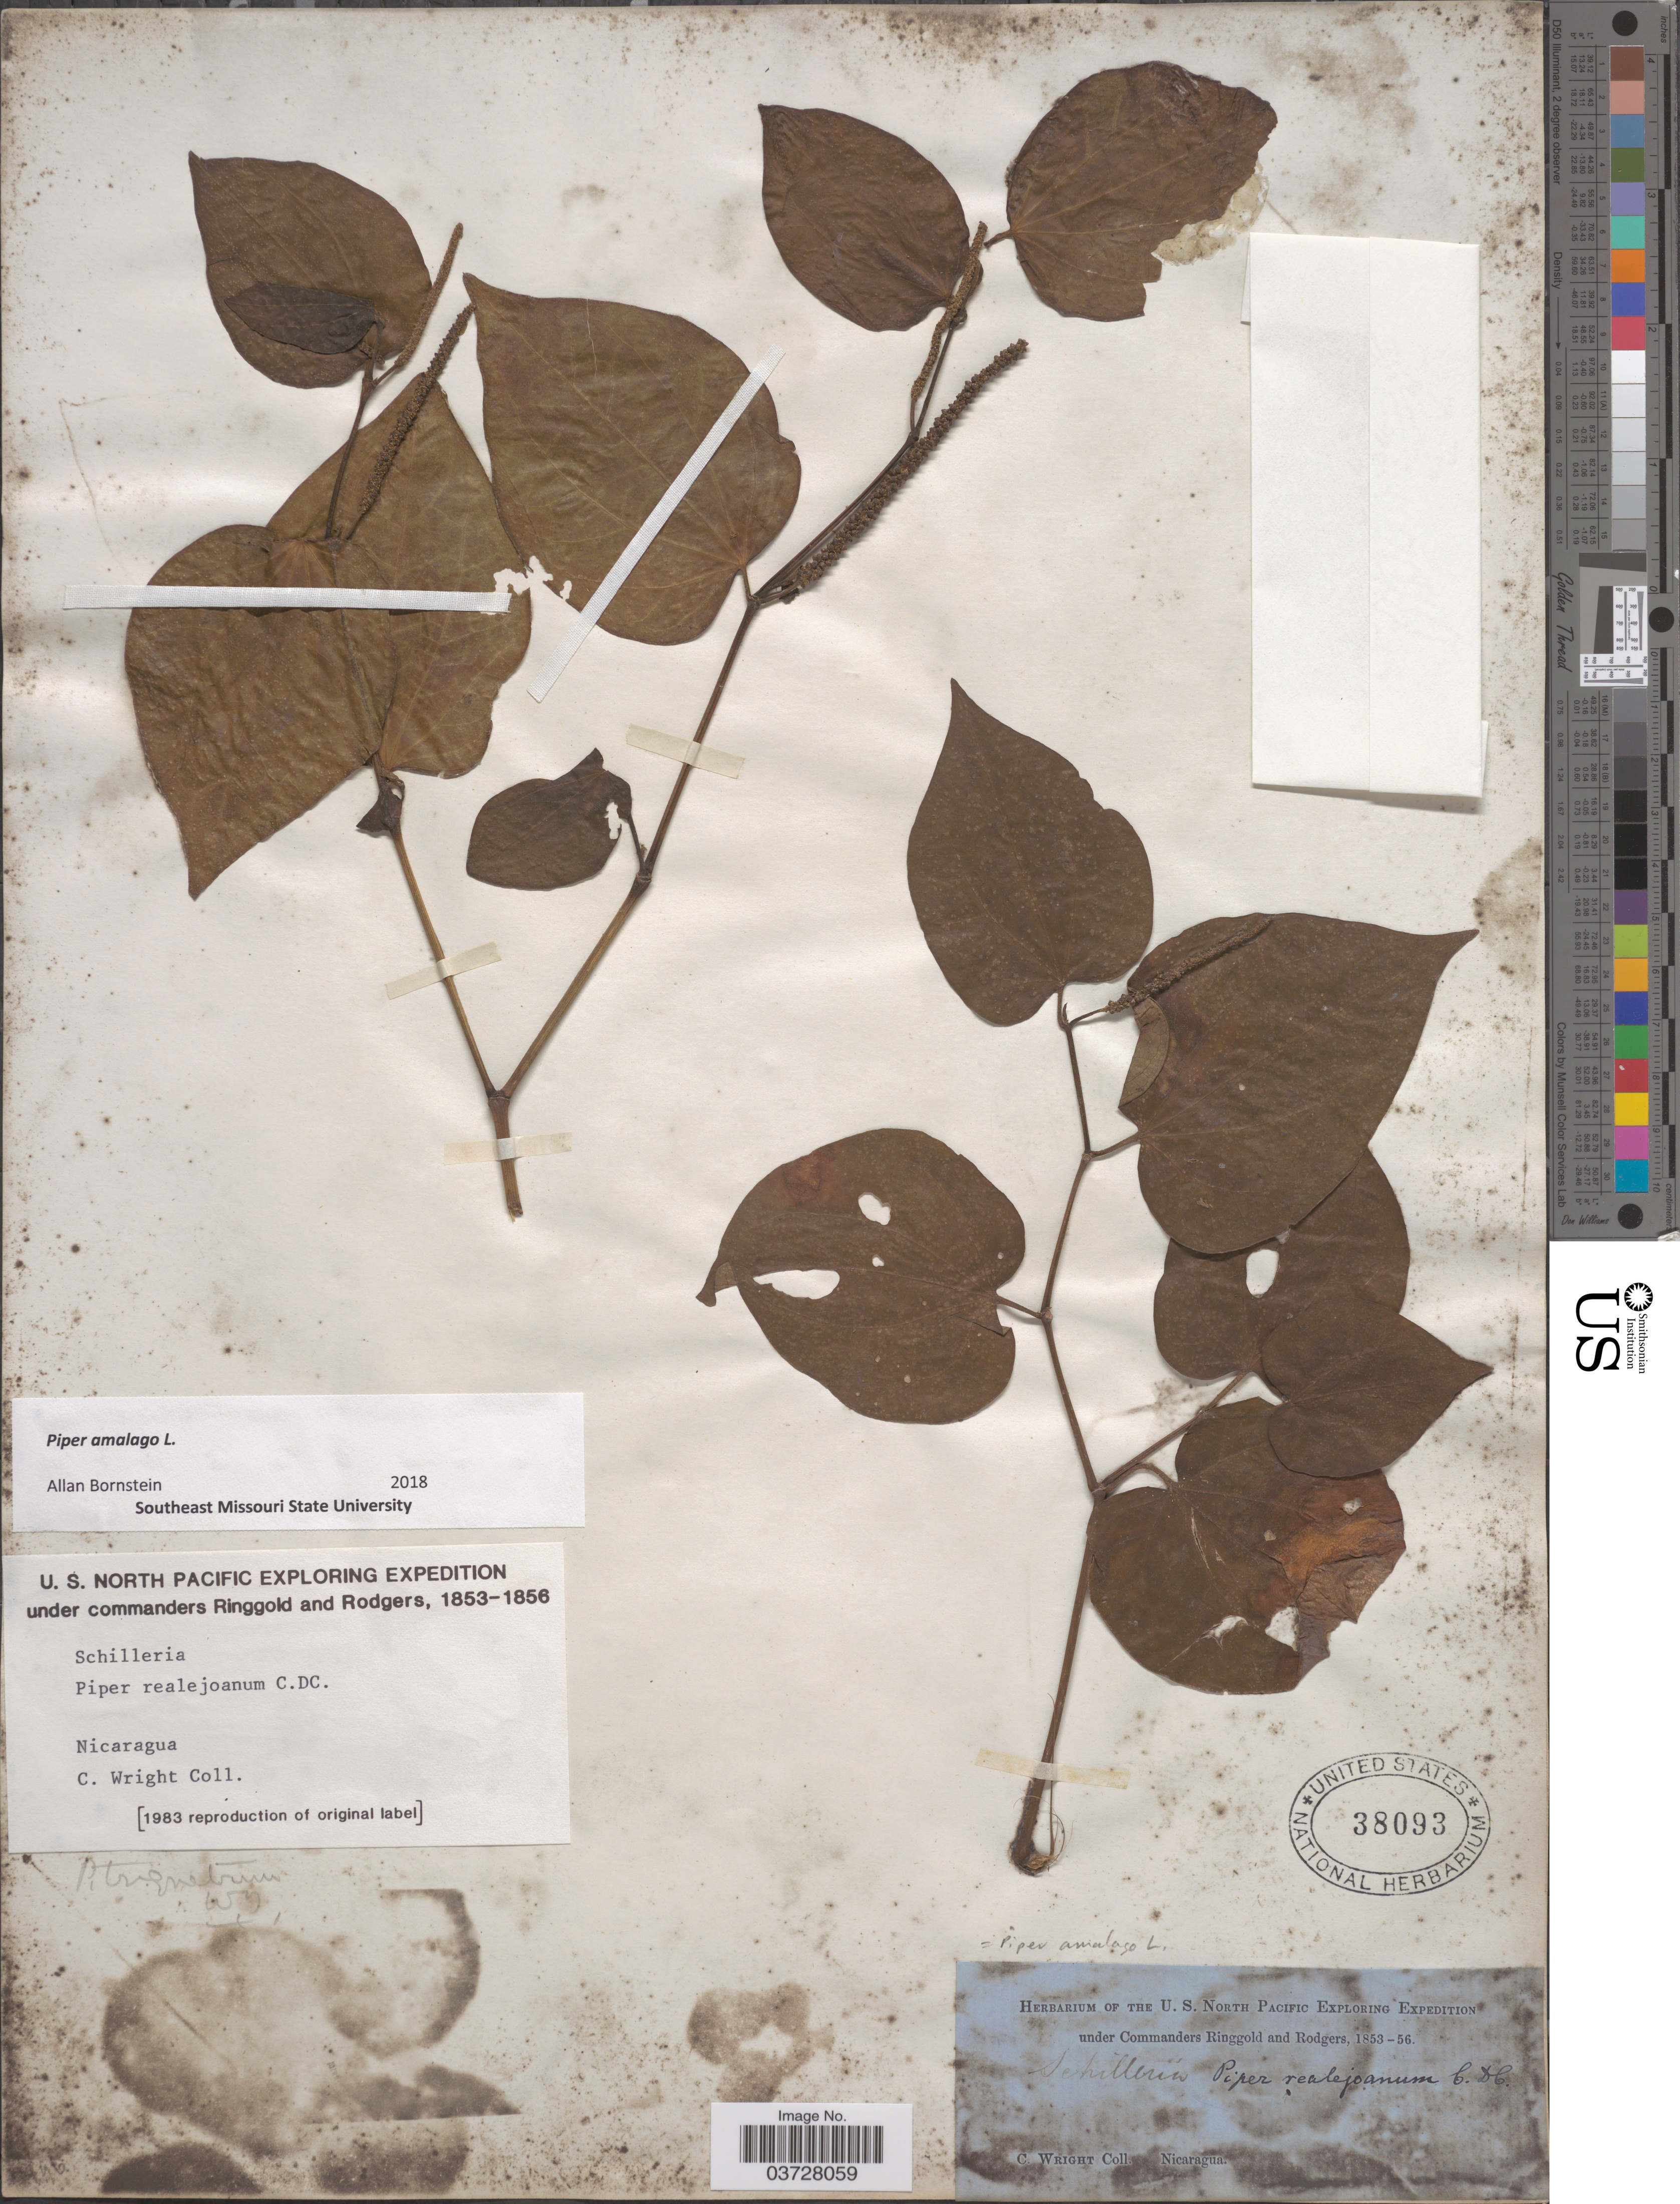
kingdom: Plantae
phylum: Tracheophyta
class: Magnoliopsida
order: Piperales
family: Piperaceae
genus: Piper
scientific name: Piper amalago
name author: L.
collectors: C. Wright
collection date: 1853/1856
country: Nicaragua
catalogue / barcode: US 38093